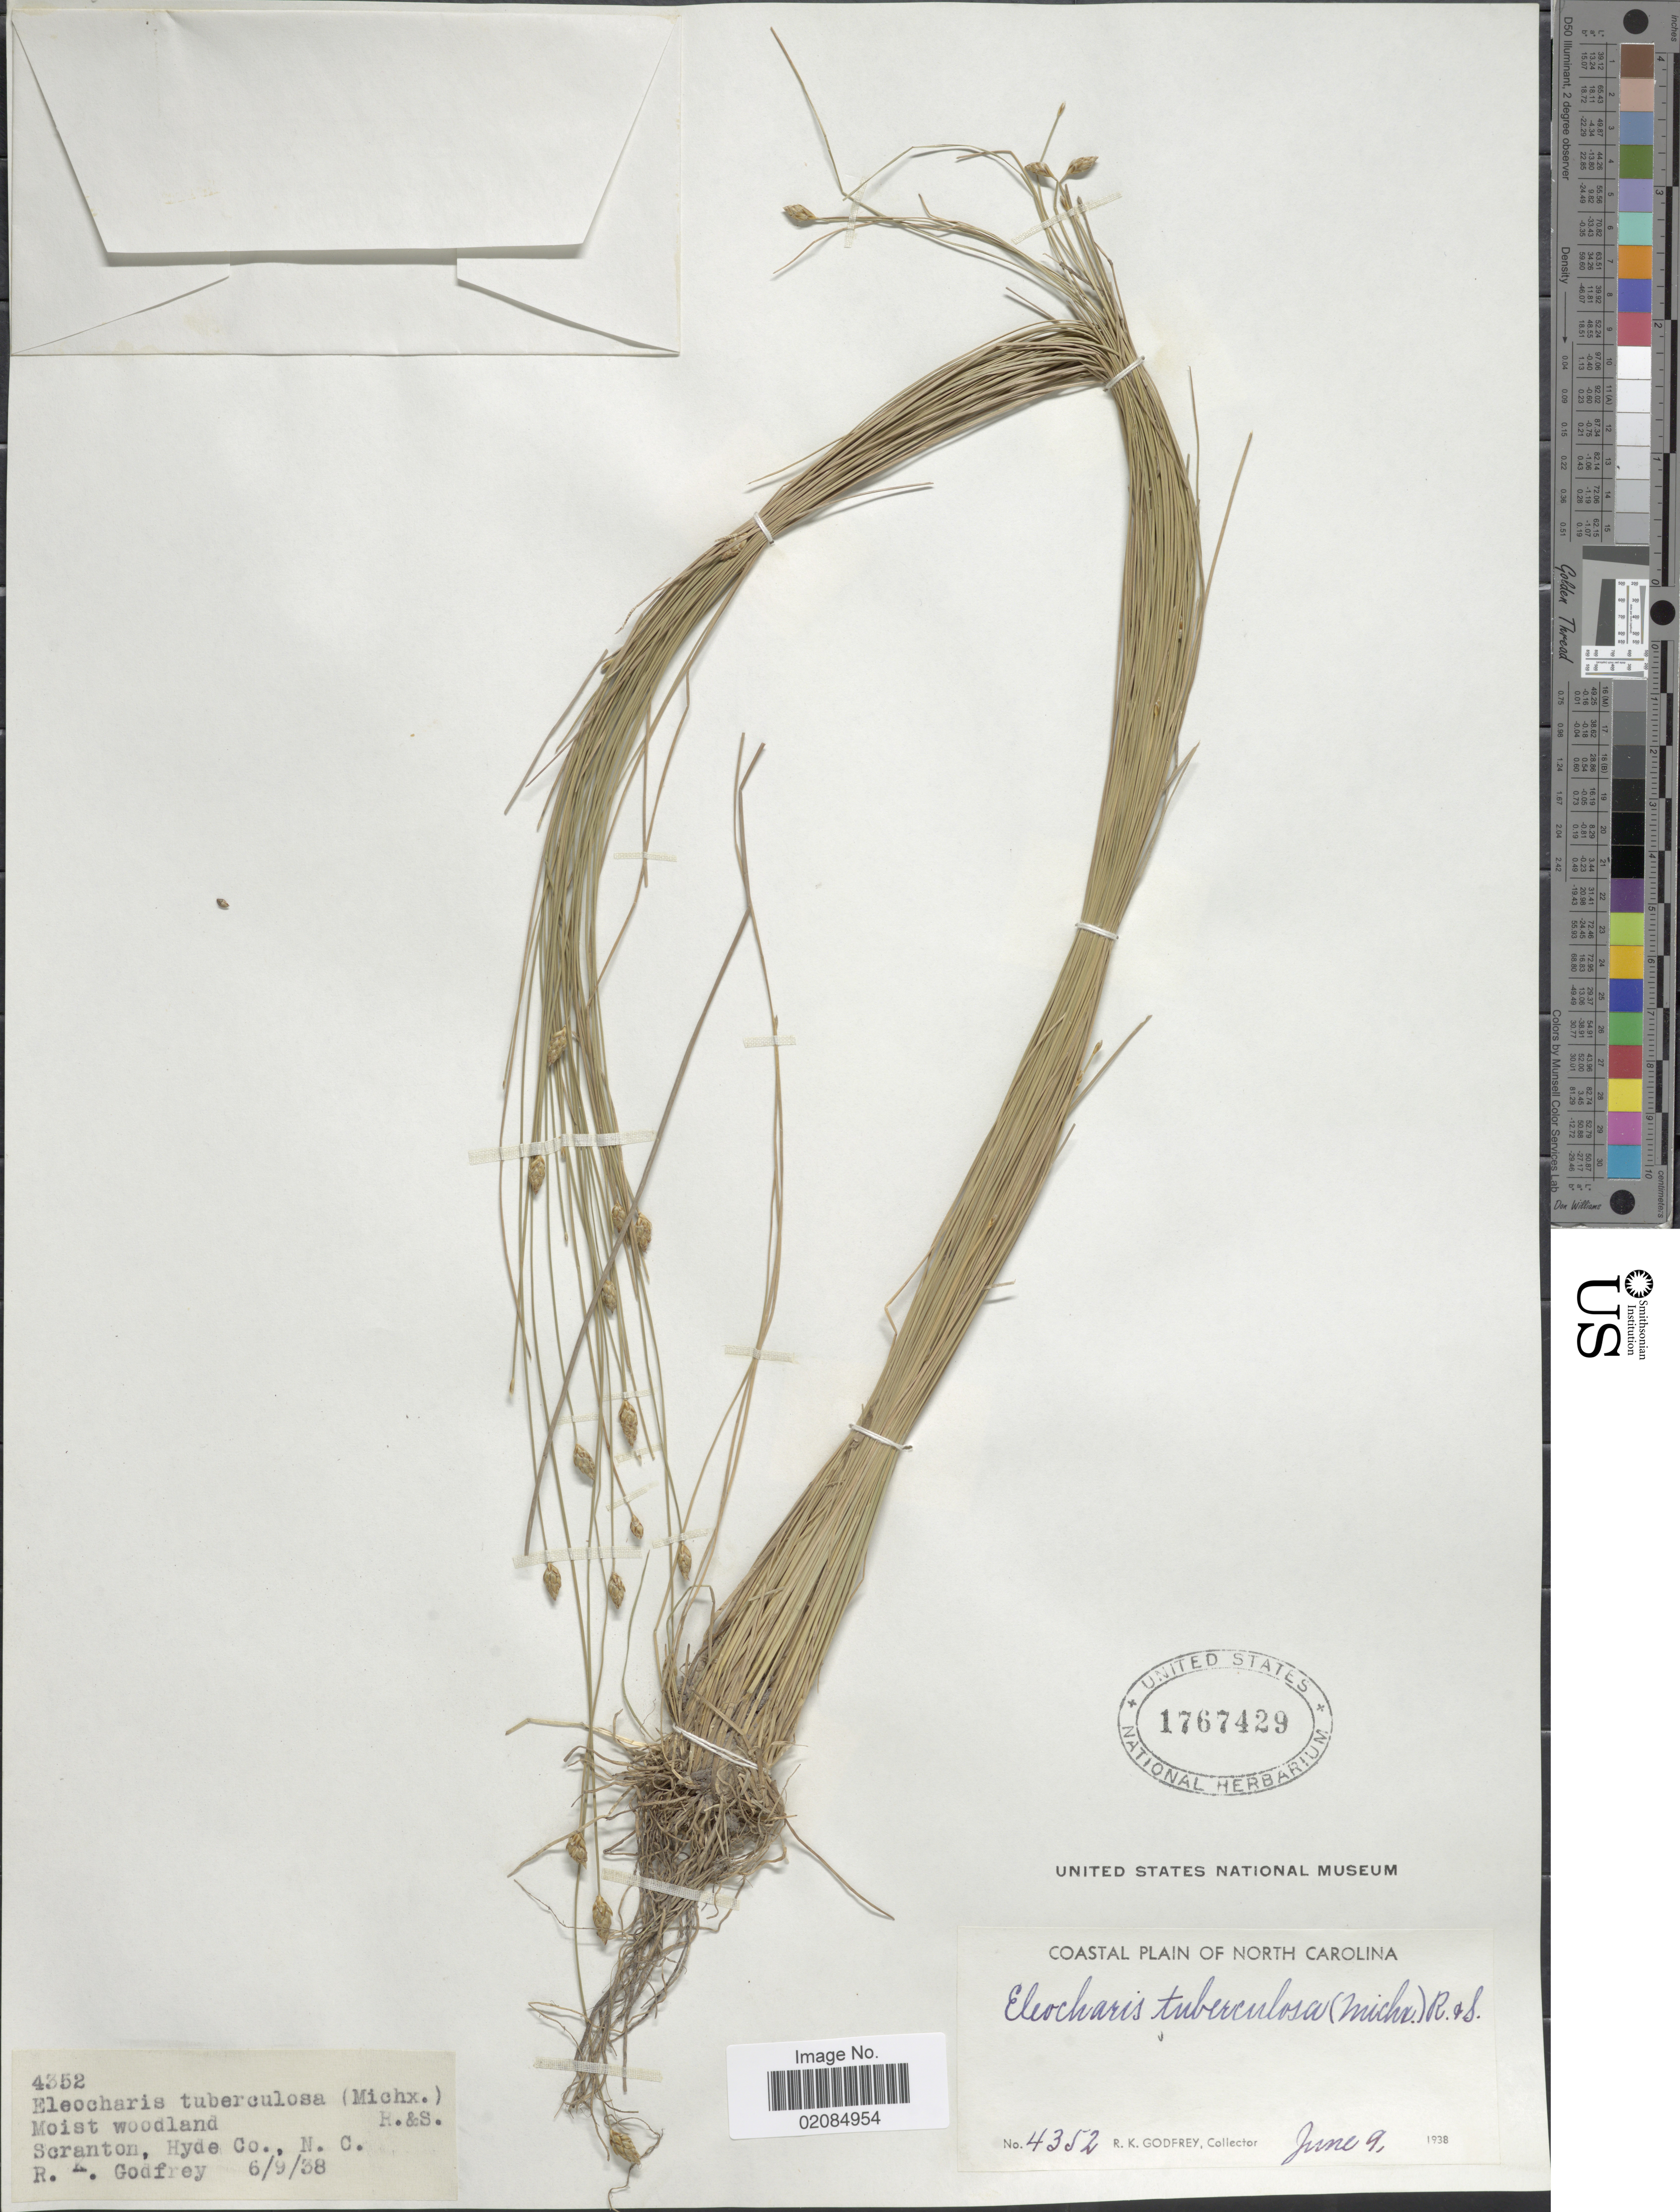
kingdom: Plantae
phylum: Tracheophyta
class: Liliopsida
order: Poales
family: Cyperaceae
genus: Eleocharis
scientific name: Eleocharis tuberculosa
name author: (Michx.) Roem. & Schult.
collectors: R. K. Godfrey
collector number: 4352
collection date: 1938-06-09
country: United States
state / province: North Carolina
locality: Coastal Plain of North Carolina. Scranton, Hyde Co., N.C.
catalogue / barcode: US 1767429